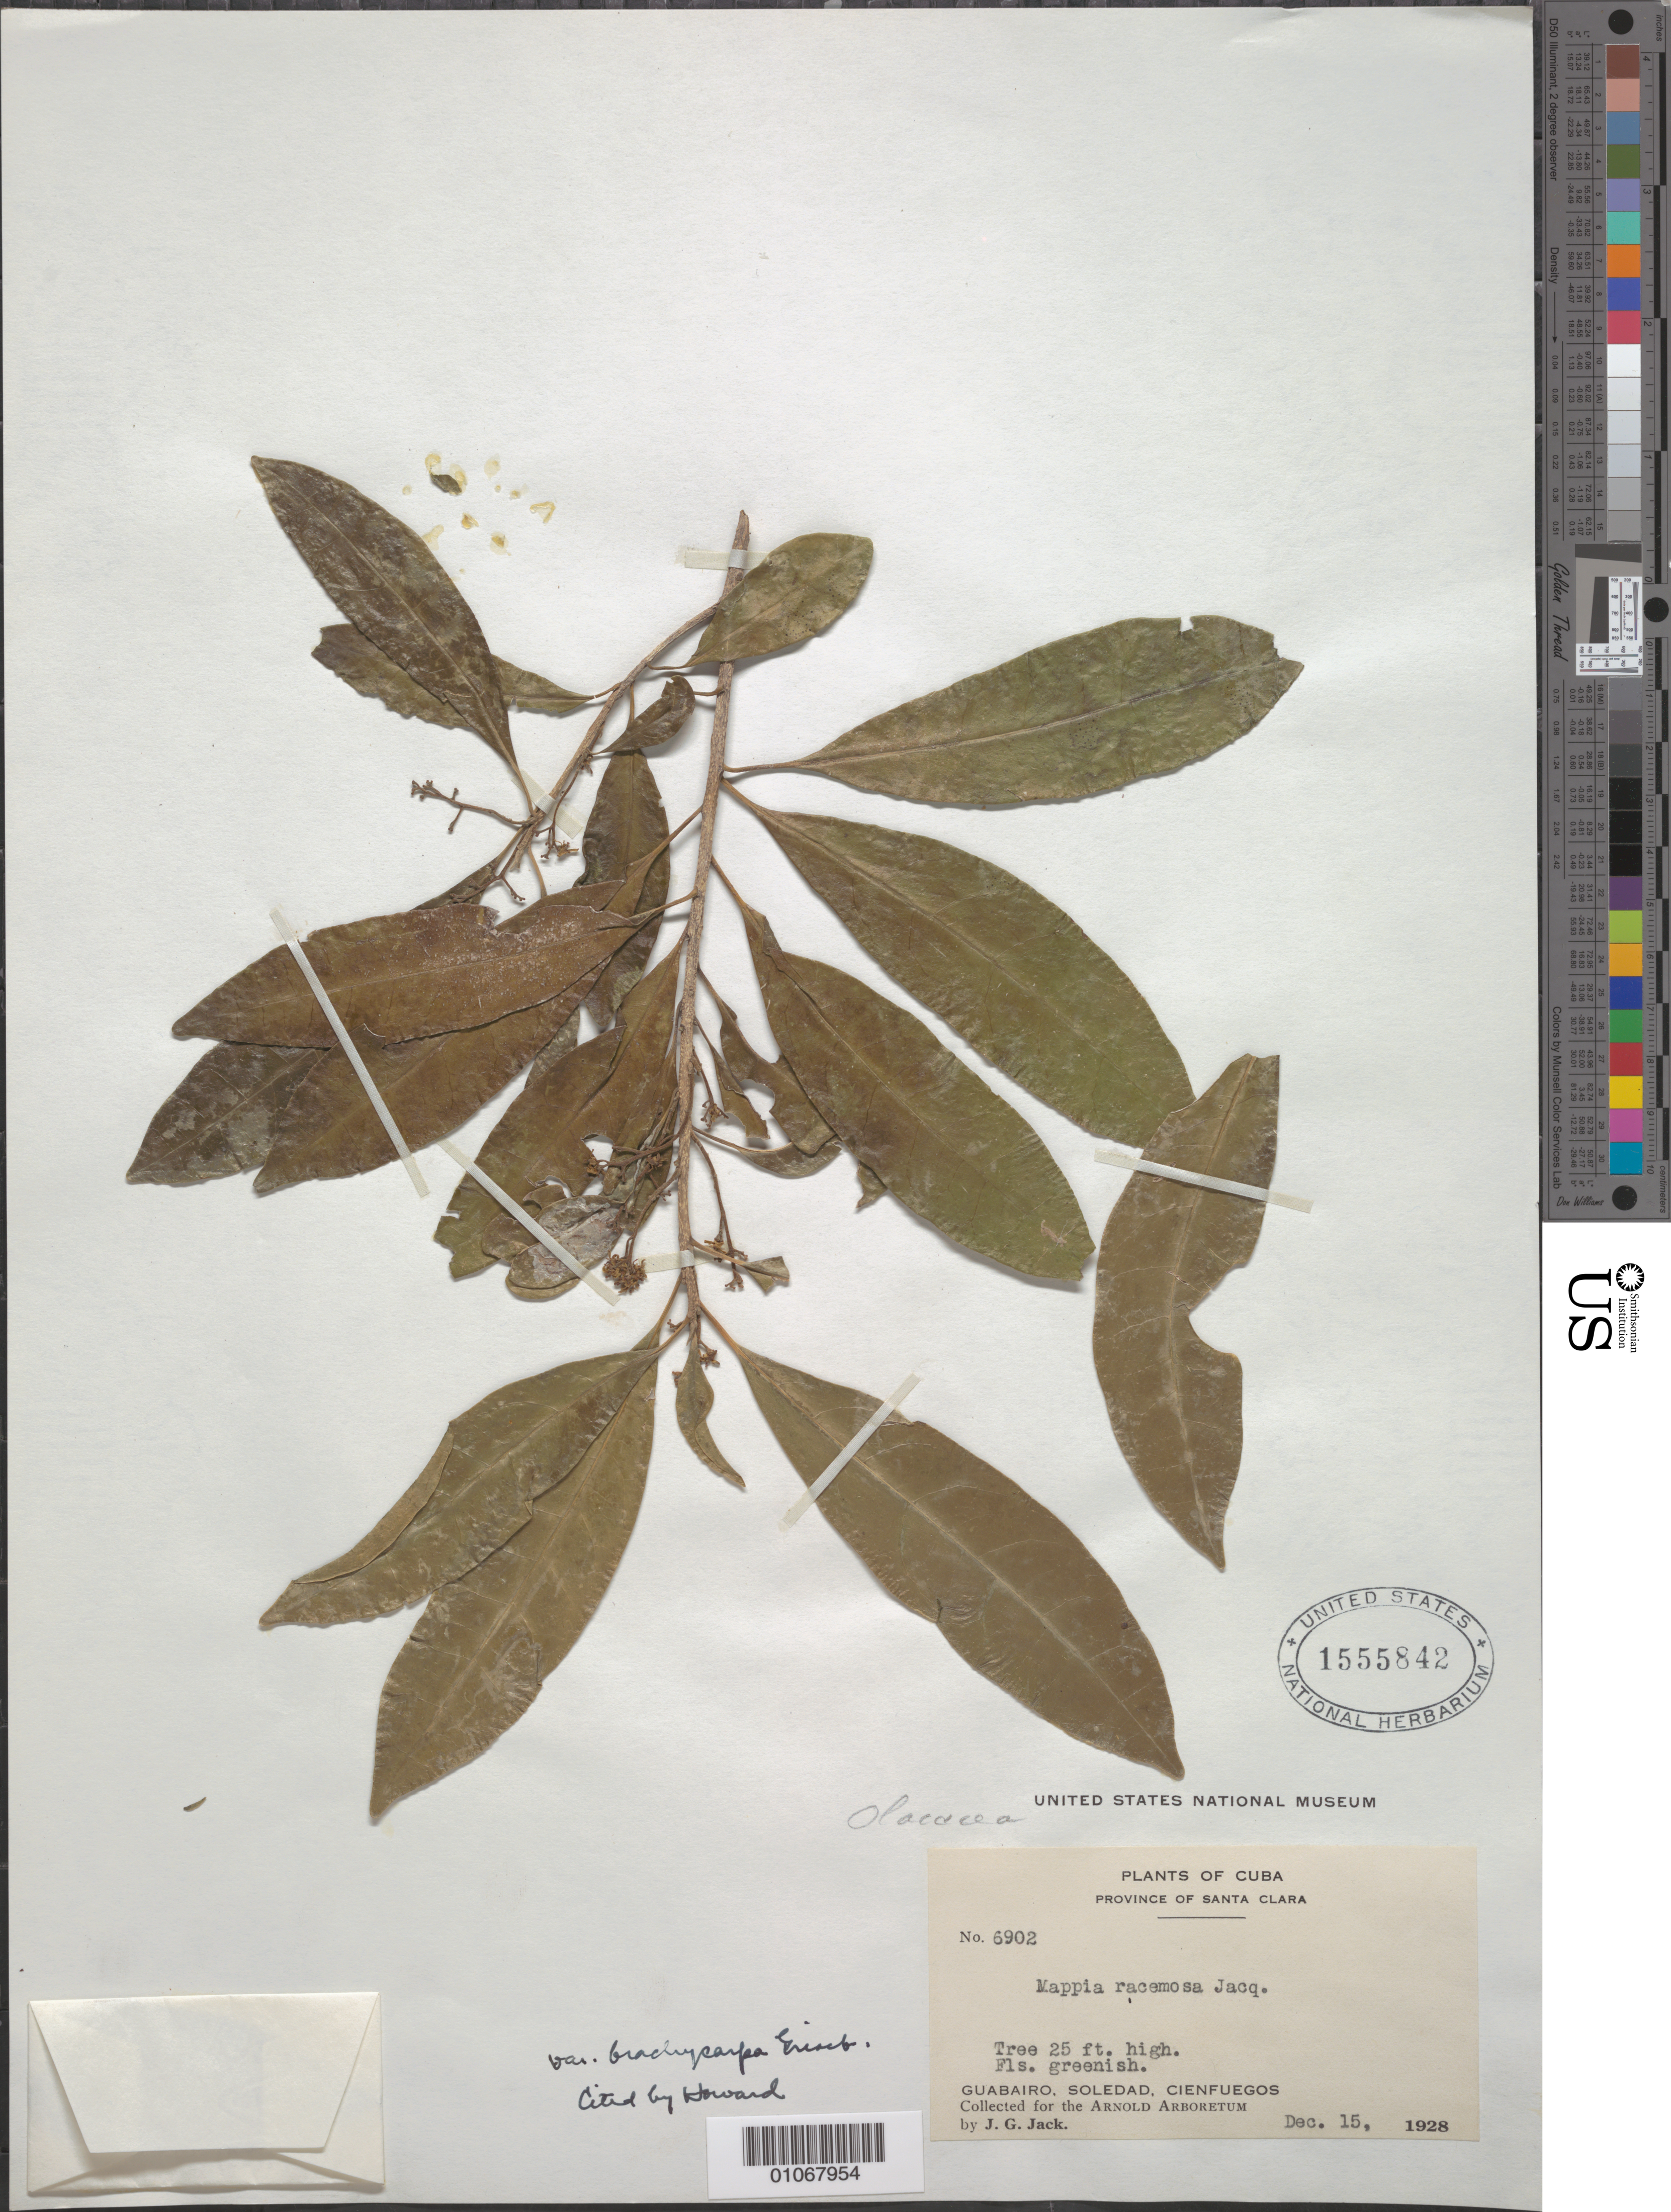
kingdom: Plantae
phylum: Tracheophyta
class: Magnoliopsida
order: Icacinales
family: Icacinaceae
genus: Mappia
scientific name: Mappia racemosa var. brachycarpa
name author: Griseb.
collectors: J. G. Jack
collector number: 6902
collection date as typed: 15 Dec 1928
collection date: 1928-12-15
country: Cuba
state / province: Cienfuegos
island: Cuba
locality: Guabairo, Soledad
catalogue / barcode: US 1555842